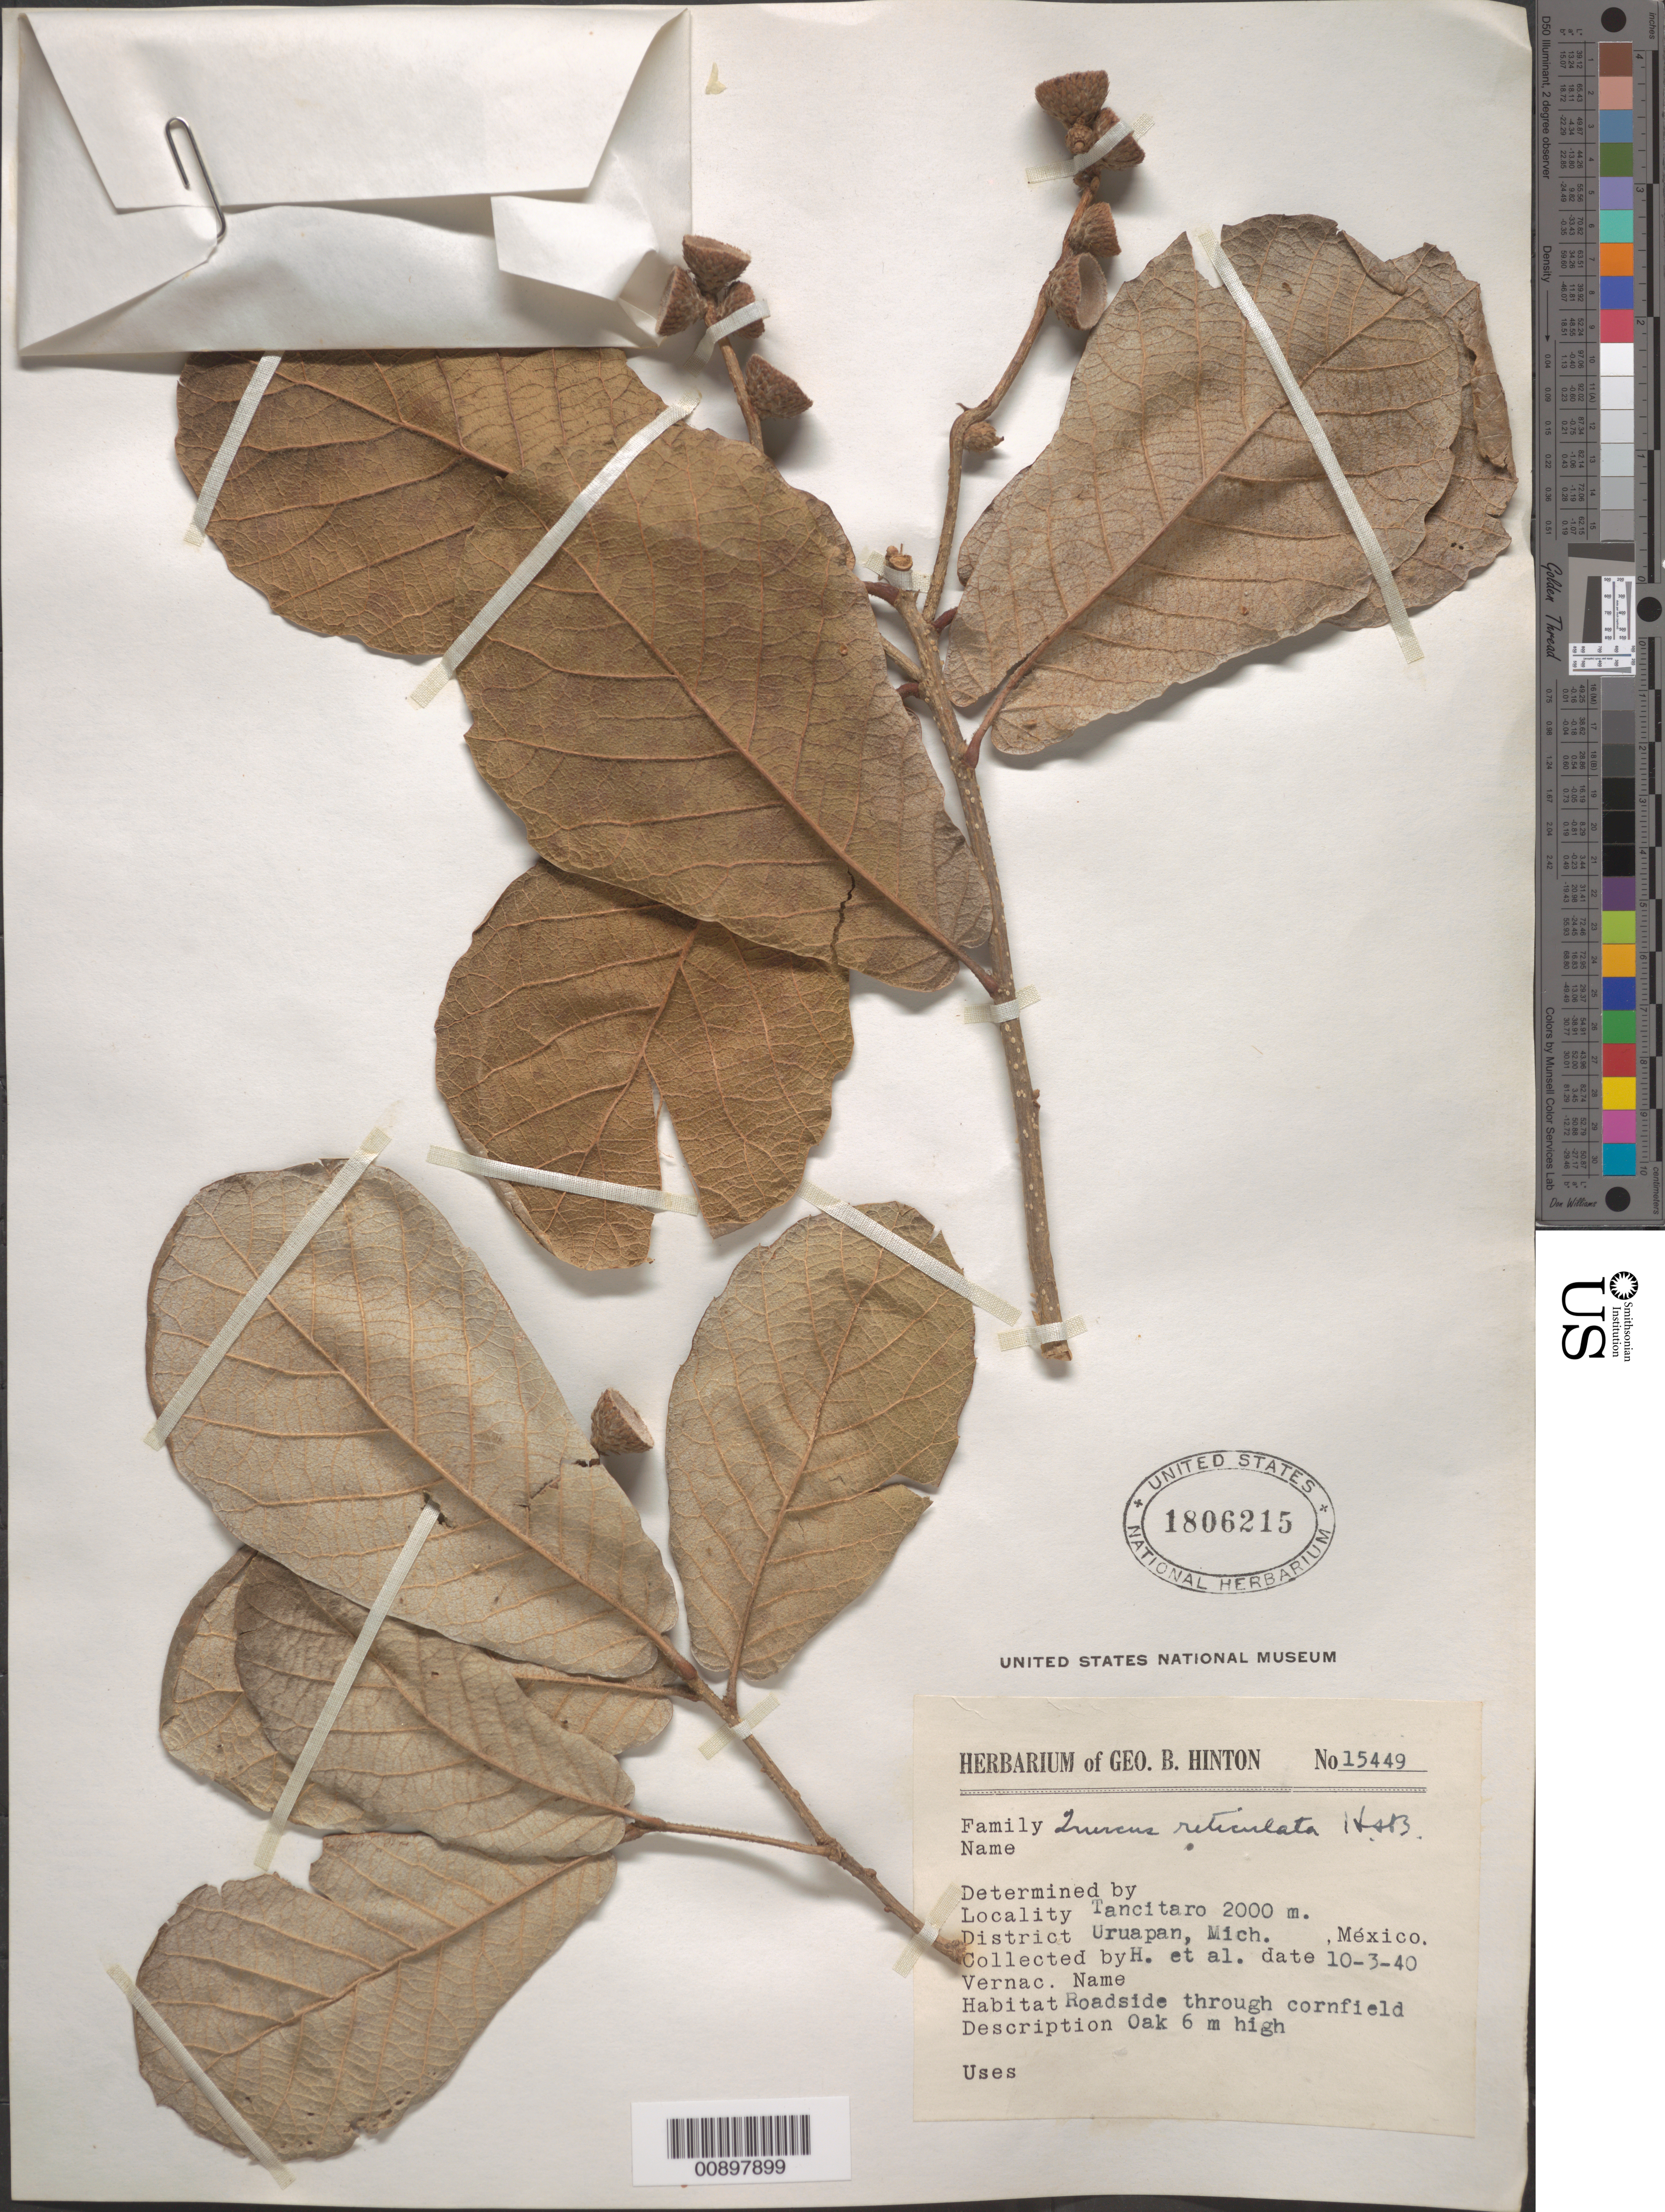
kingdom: Plantae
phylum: Tracheophyta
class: Magnoliopsida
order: Fagales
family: Fagaceae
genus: Quercus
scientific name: Quercus reticulata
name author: Humb. & Bonpl.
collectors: G. B. Hinton & et al.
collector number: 15449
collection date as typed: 03 Oct 1940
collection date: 1940-10-03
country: Mexico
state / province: Michoacán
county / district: Uruapan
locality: Tancitaro, District Uruapan, State of Michoacán.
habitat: Roadside through cornfield.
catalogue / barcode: US 1806215